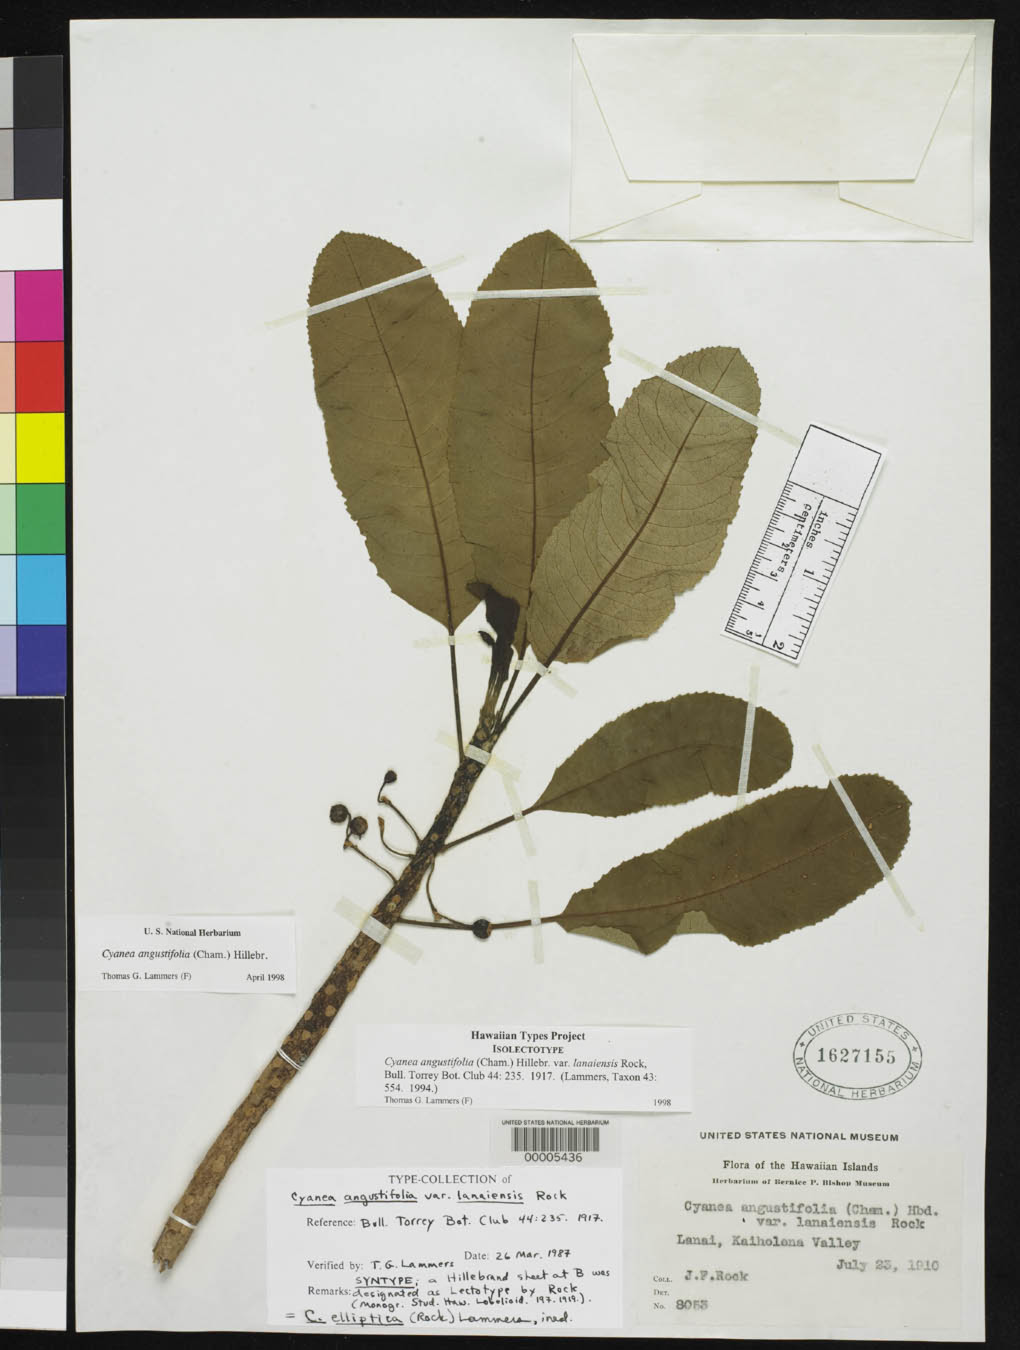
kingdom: Plantae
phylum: Tracheophyta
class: Magnoliopsida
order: Asterales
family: Campanulaceae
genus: Cyanea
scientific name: Cyanea angustifolia var. lanaiensis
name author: Rock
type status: Isolectotype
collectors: J. F. Rock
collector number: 8053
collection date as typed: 23 Jul 1910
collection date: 1910-07-23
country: United States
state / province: Hawaii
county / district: Maui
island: Lana'i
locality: Kaiholena Valley.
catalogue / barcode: US 1627155